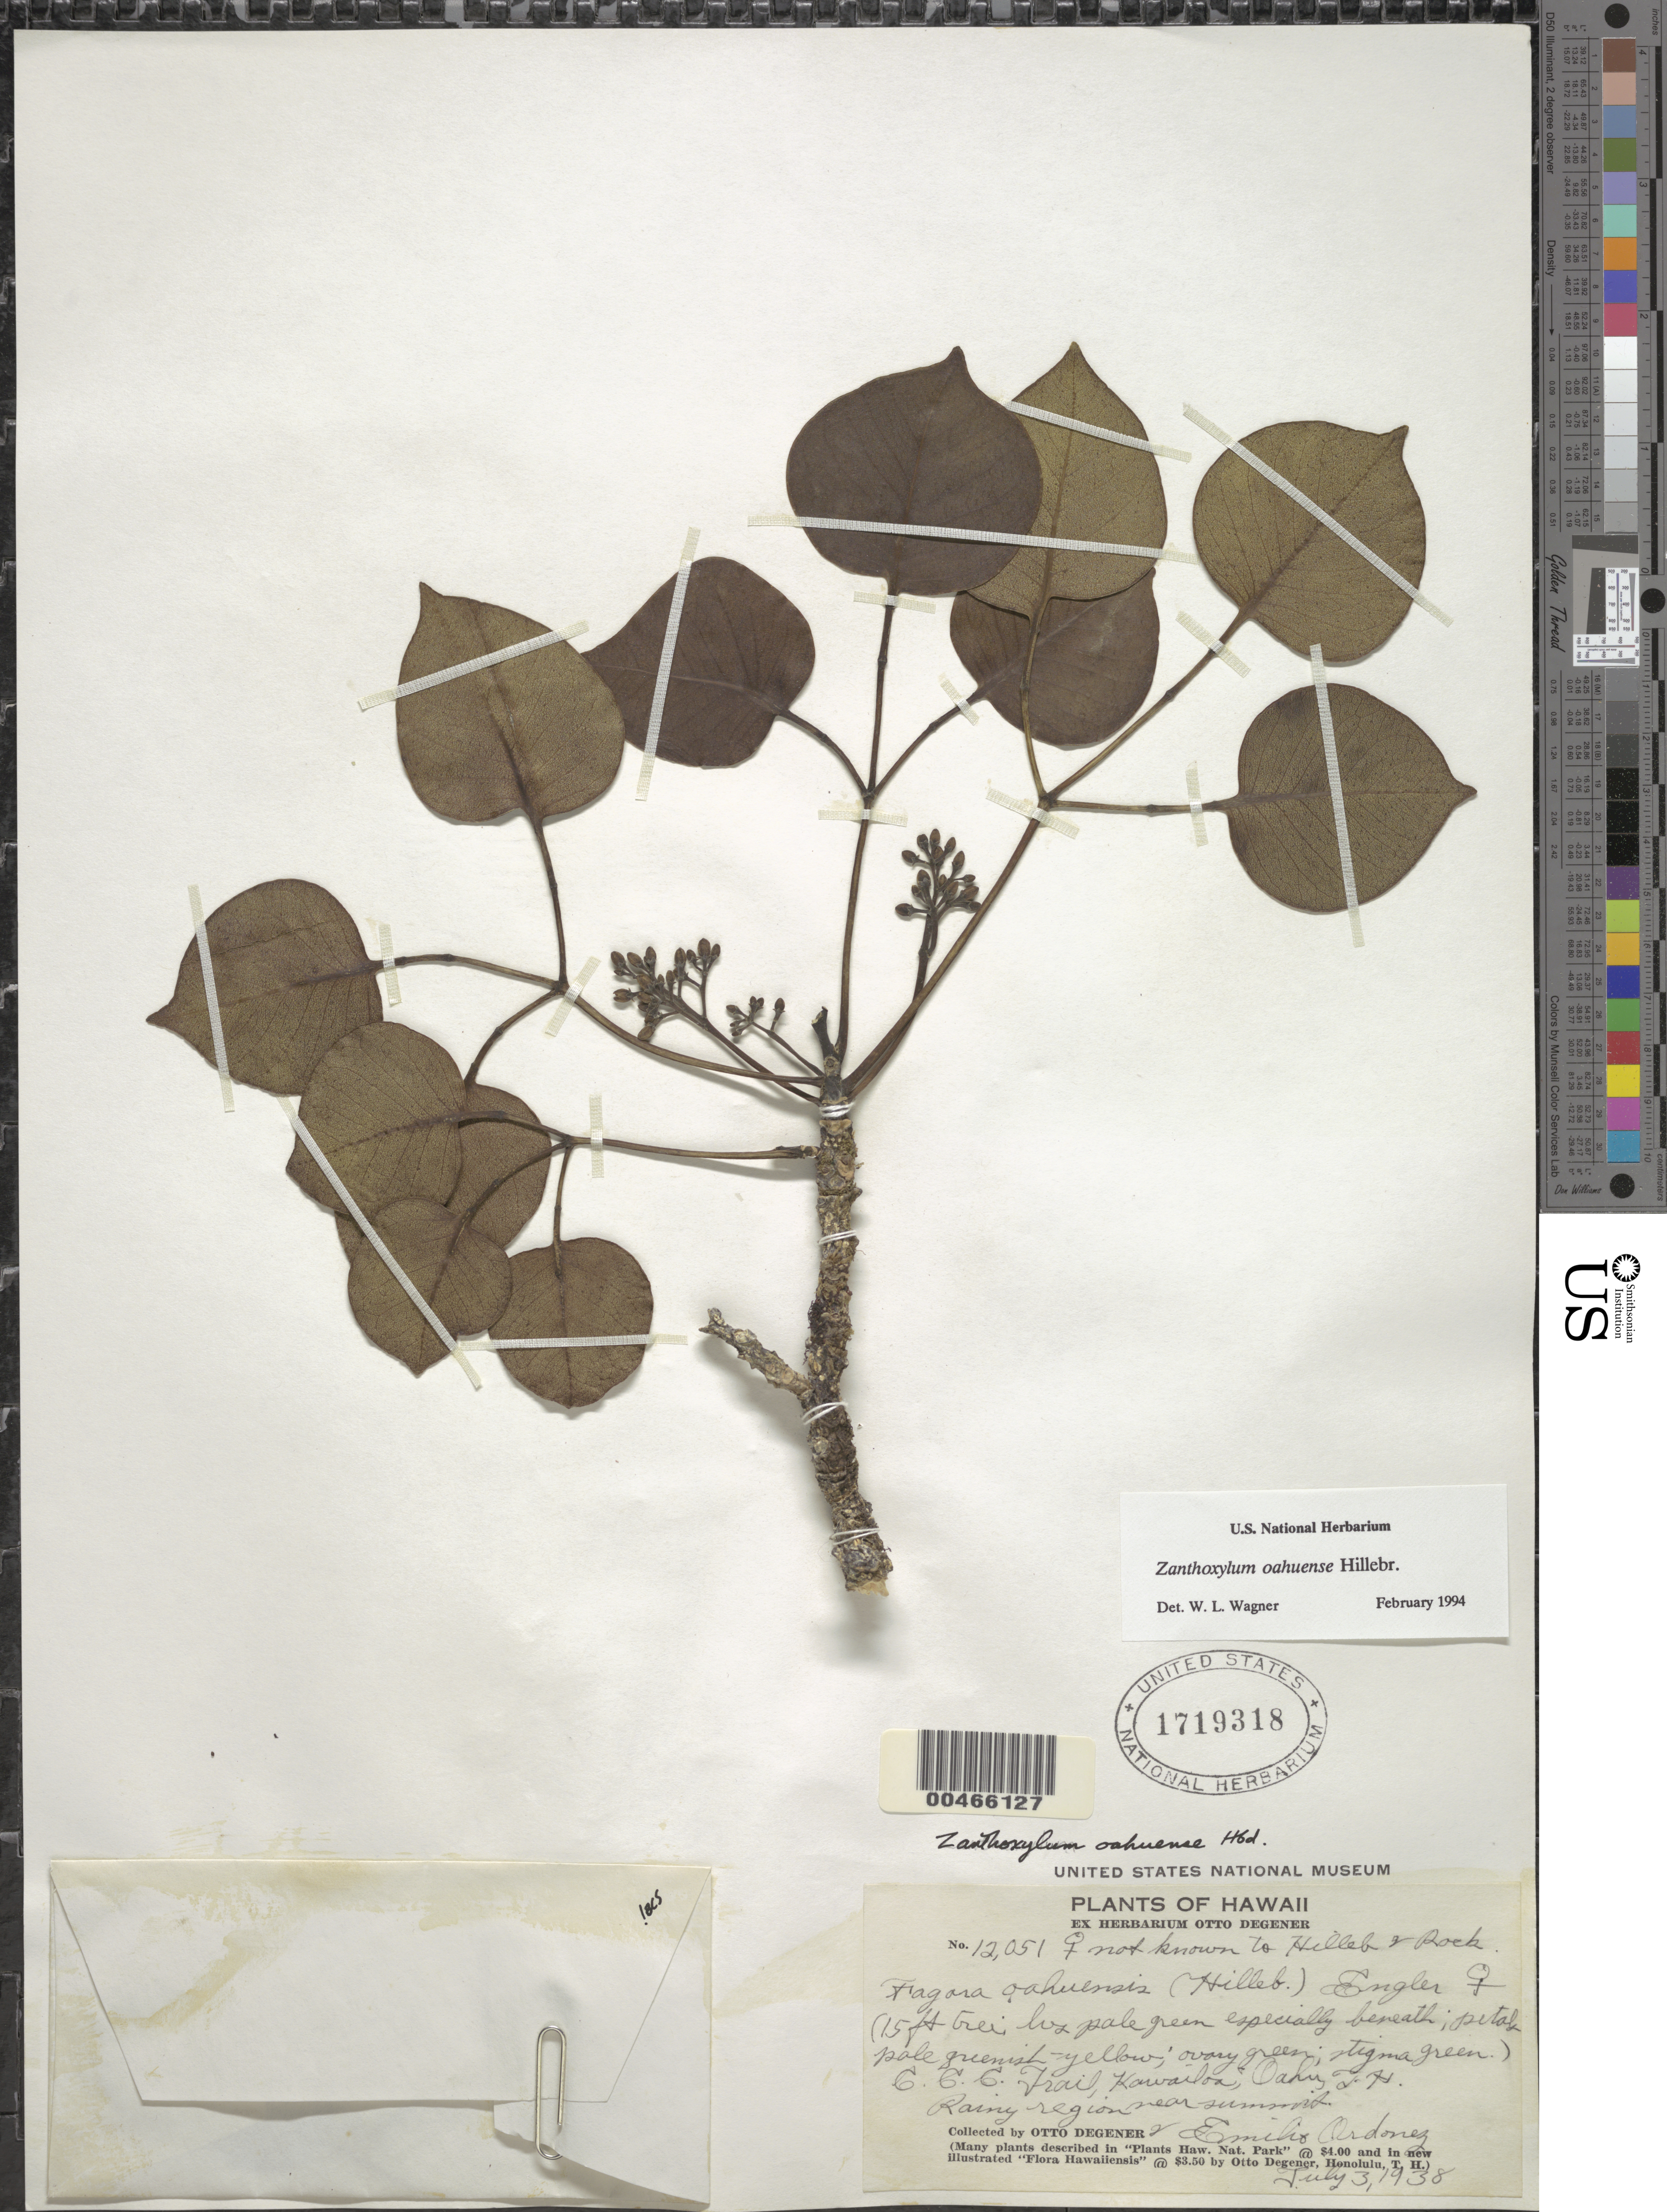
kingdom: Plantae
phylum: Tracheophyta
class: Magnoliopsida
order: Sapindales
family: Rutaceae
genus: Zanthoxylum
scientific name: Zanthoxylum oahuense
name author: Hillebr.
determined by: Wagner, W. L., (BOT), Smithsonian Institution - National Museum of Natural History (UNITED STATES)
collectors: O. Degener & E. Ordonez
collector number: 12051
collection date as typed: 3 Jul 1938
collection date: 1938-07-03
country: United States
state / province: Hawaii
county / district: Honolulu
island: Oahu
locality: C.C.C. Trail, Kawailoa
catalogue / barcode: US 1719318